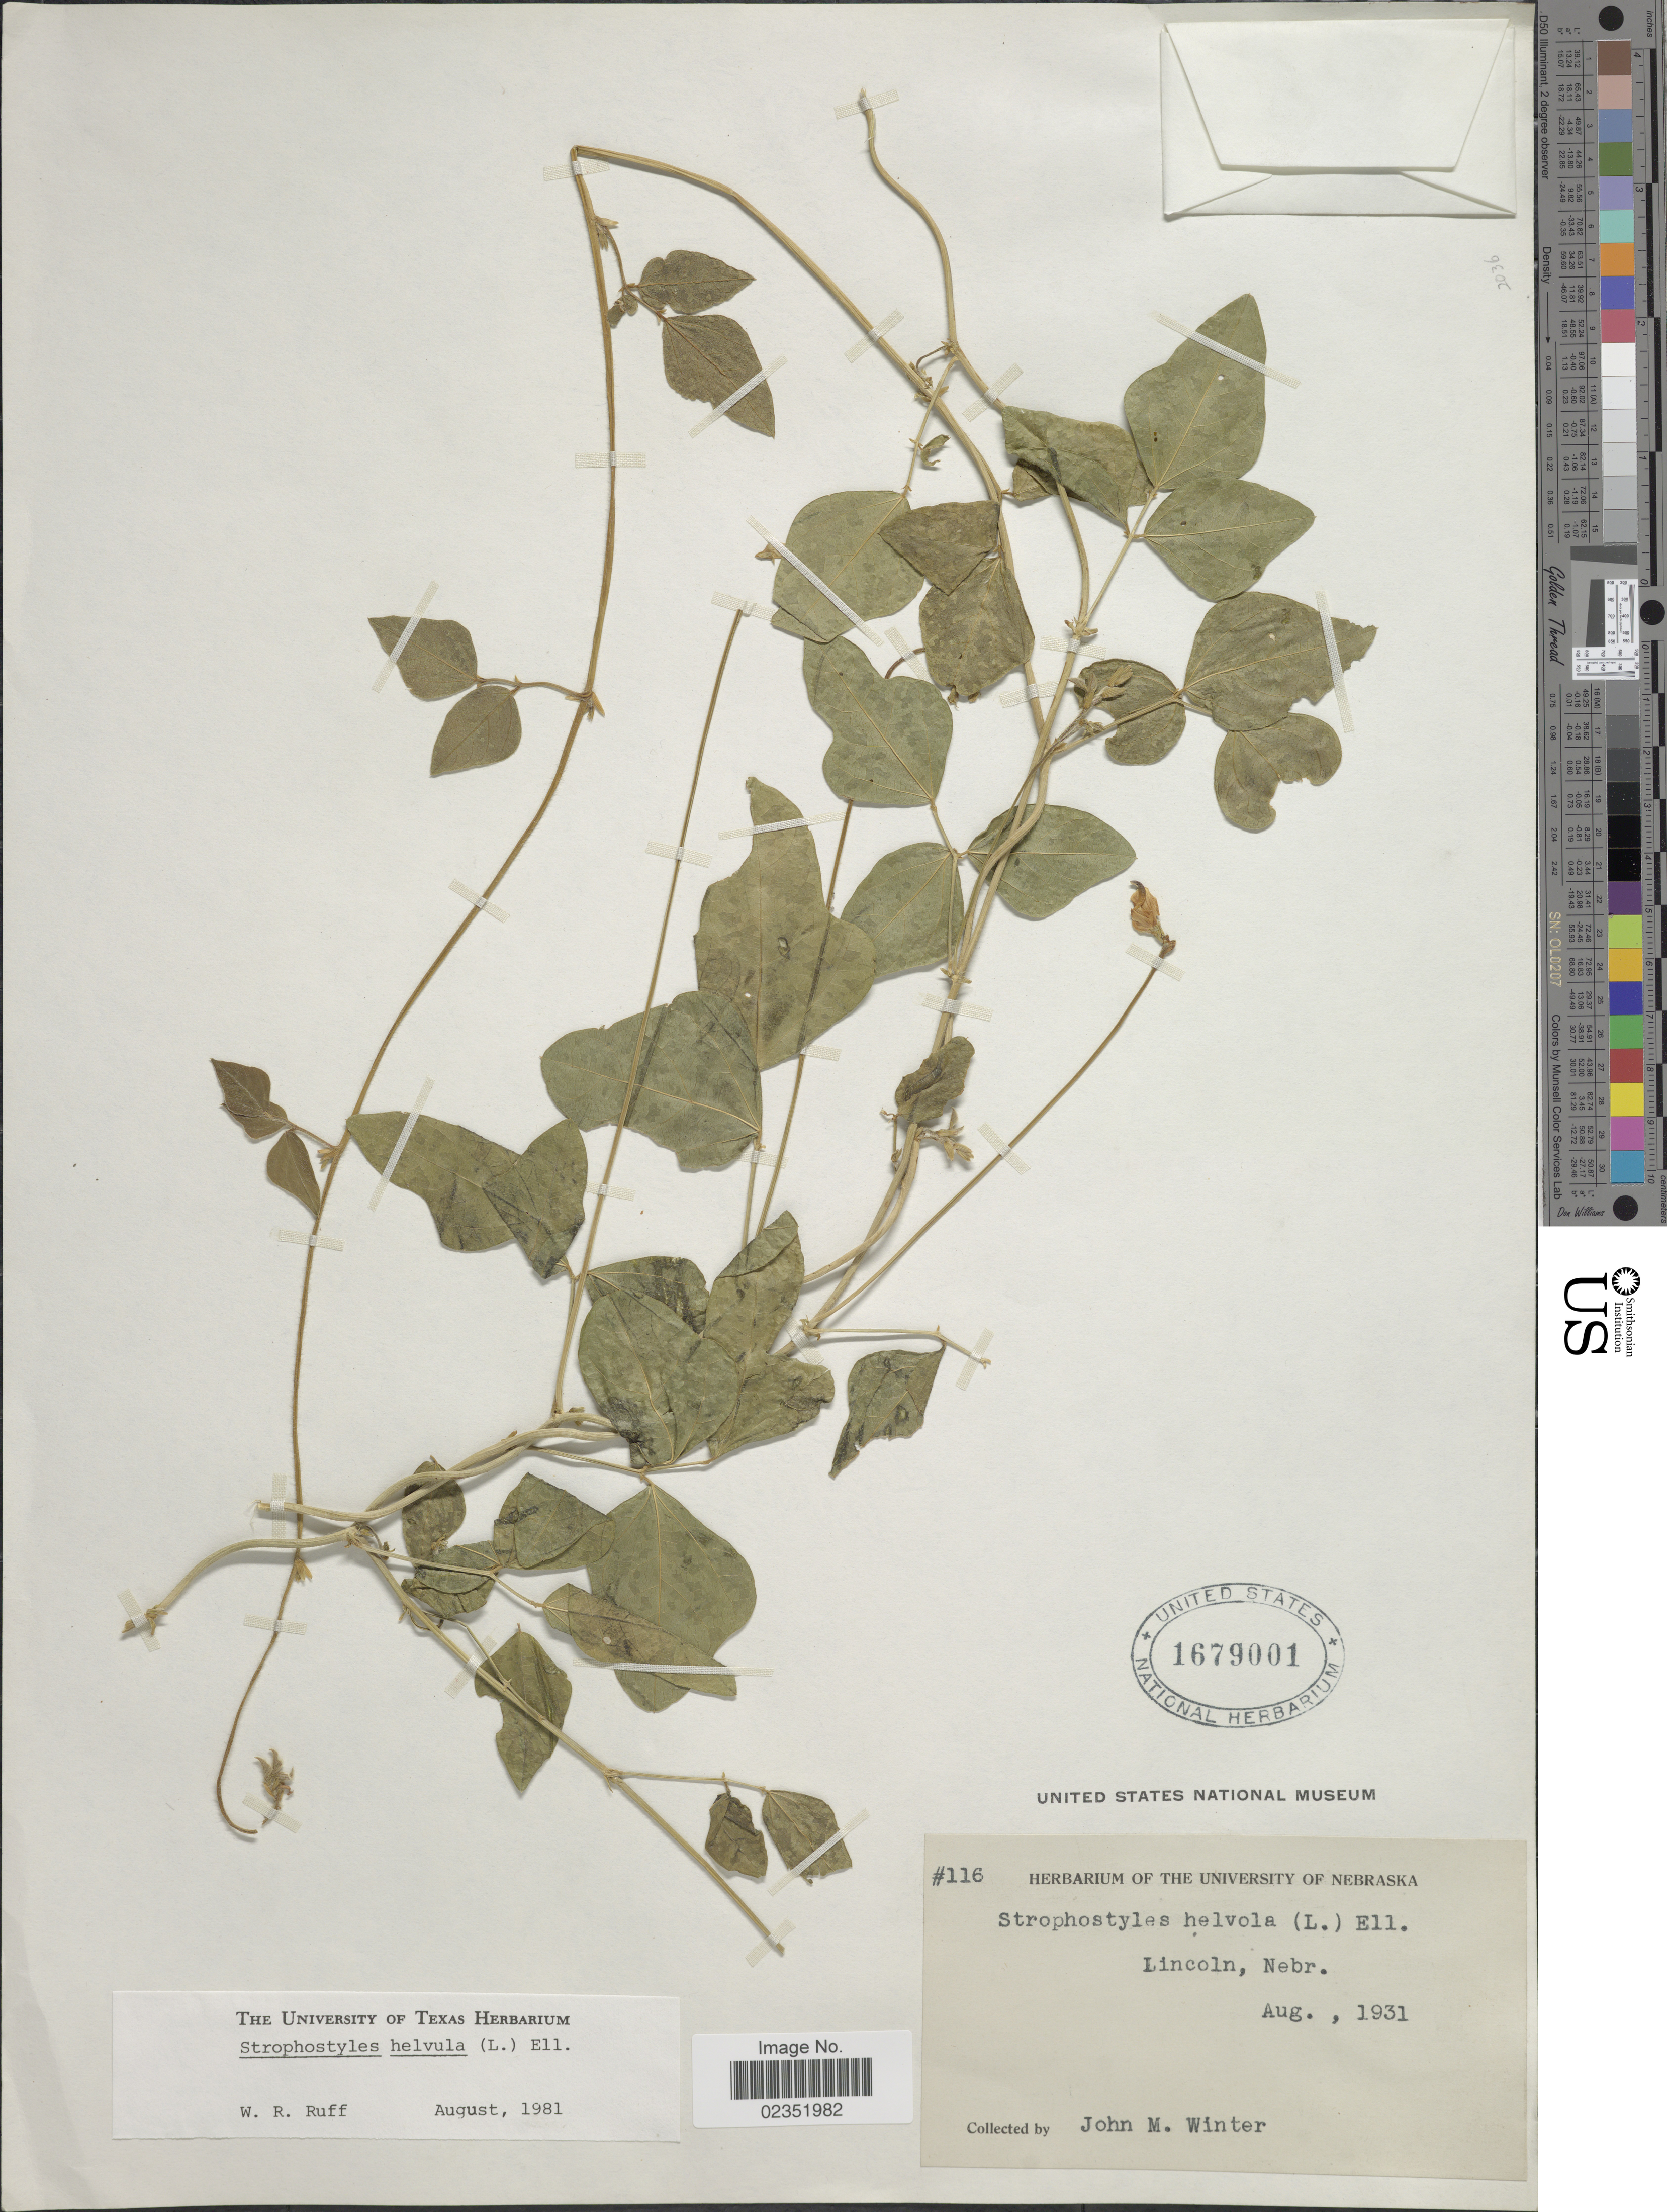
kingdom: Plantae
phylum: Tracheophyta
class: Magnoliopsida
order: Fabales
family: Fabaceae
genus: Strophostyles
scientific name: Strophostyles helvola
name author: (L.) Elliott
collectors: J. M. Winter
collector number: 116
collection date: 1931-08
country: United States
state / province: Nebraska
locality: Lincoln.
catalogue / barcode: US 1679001